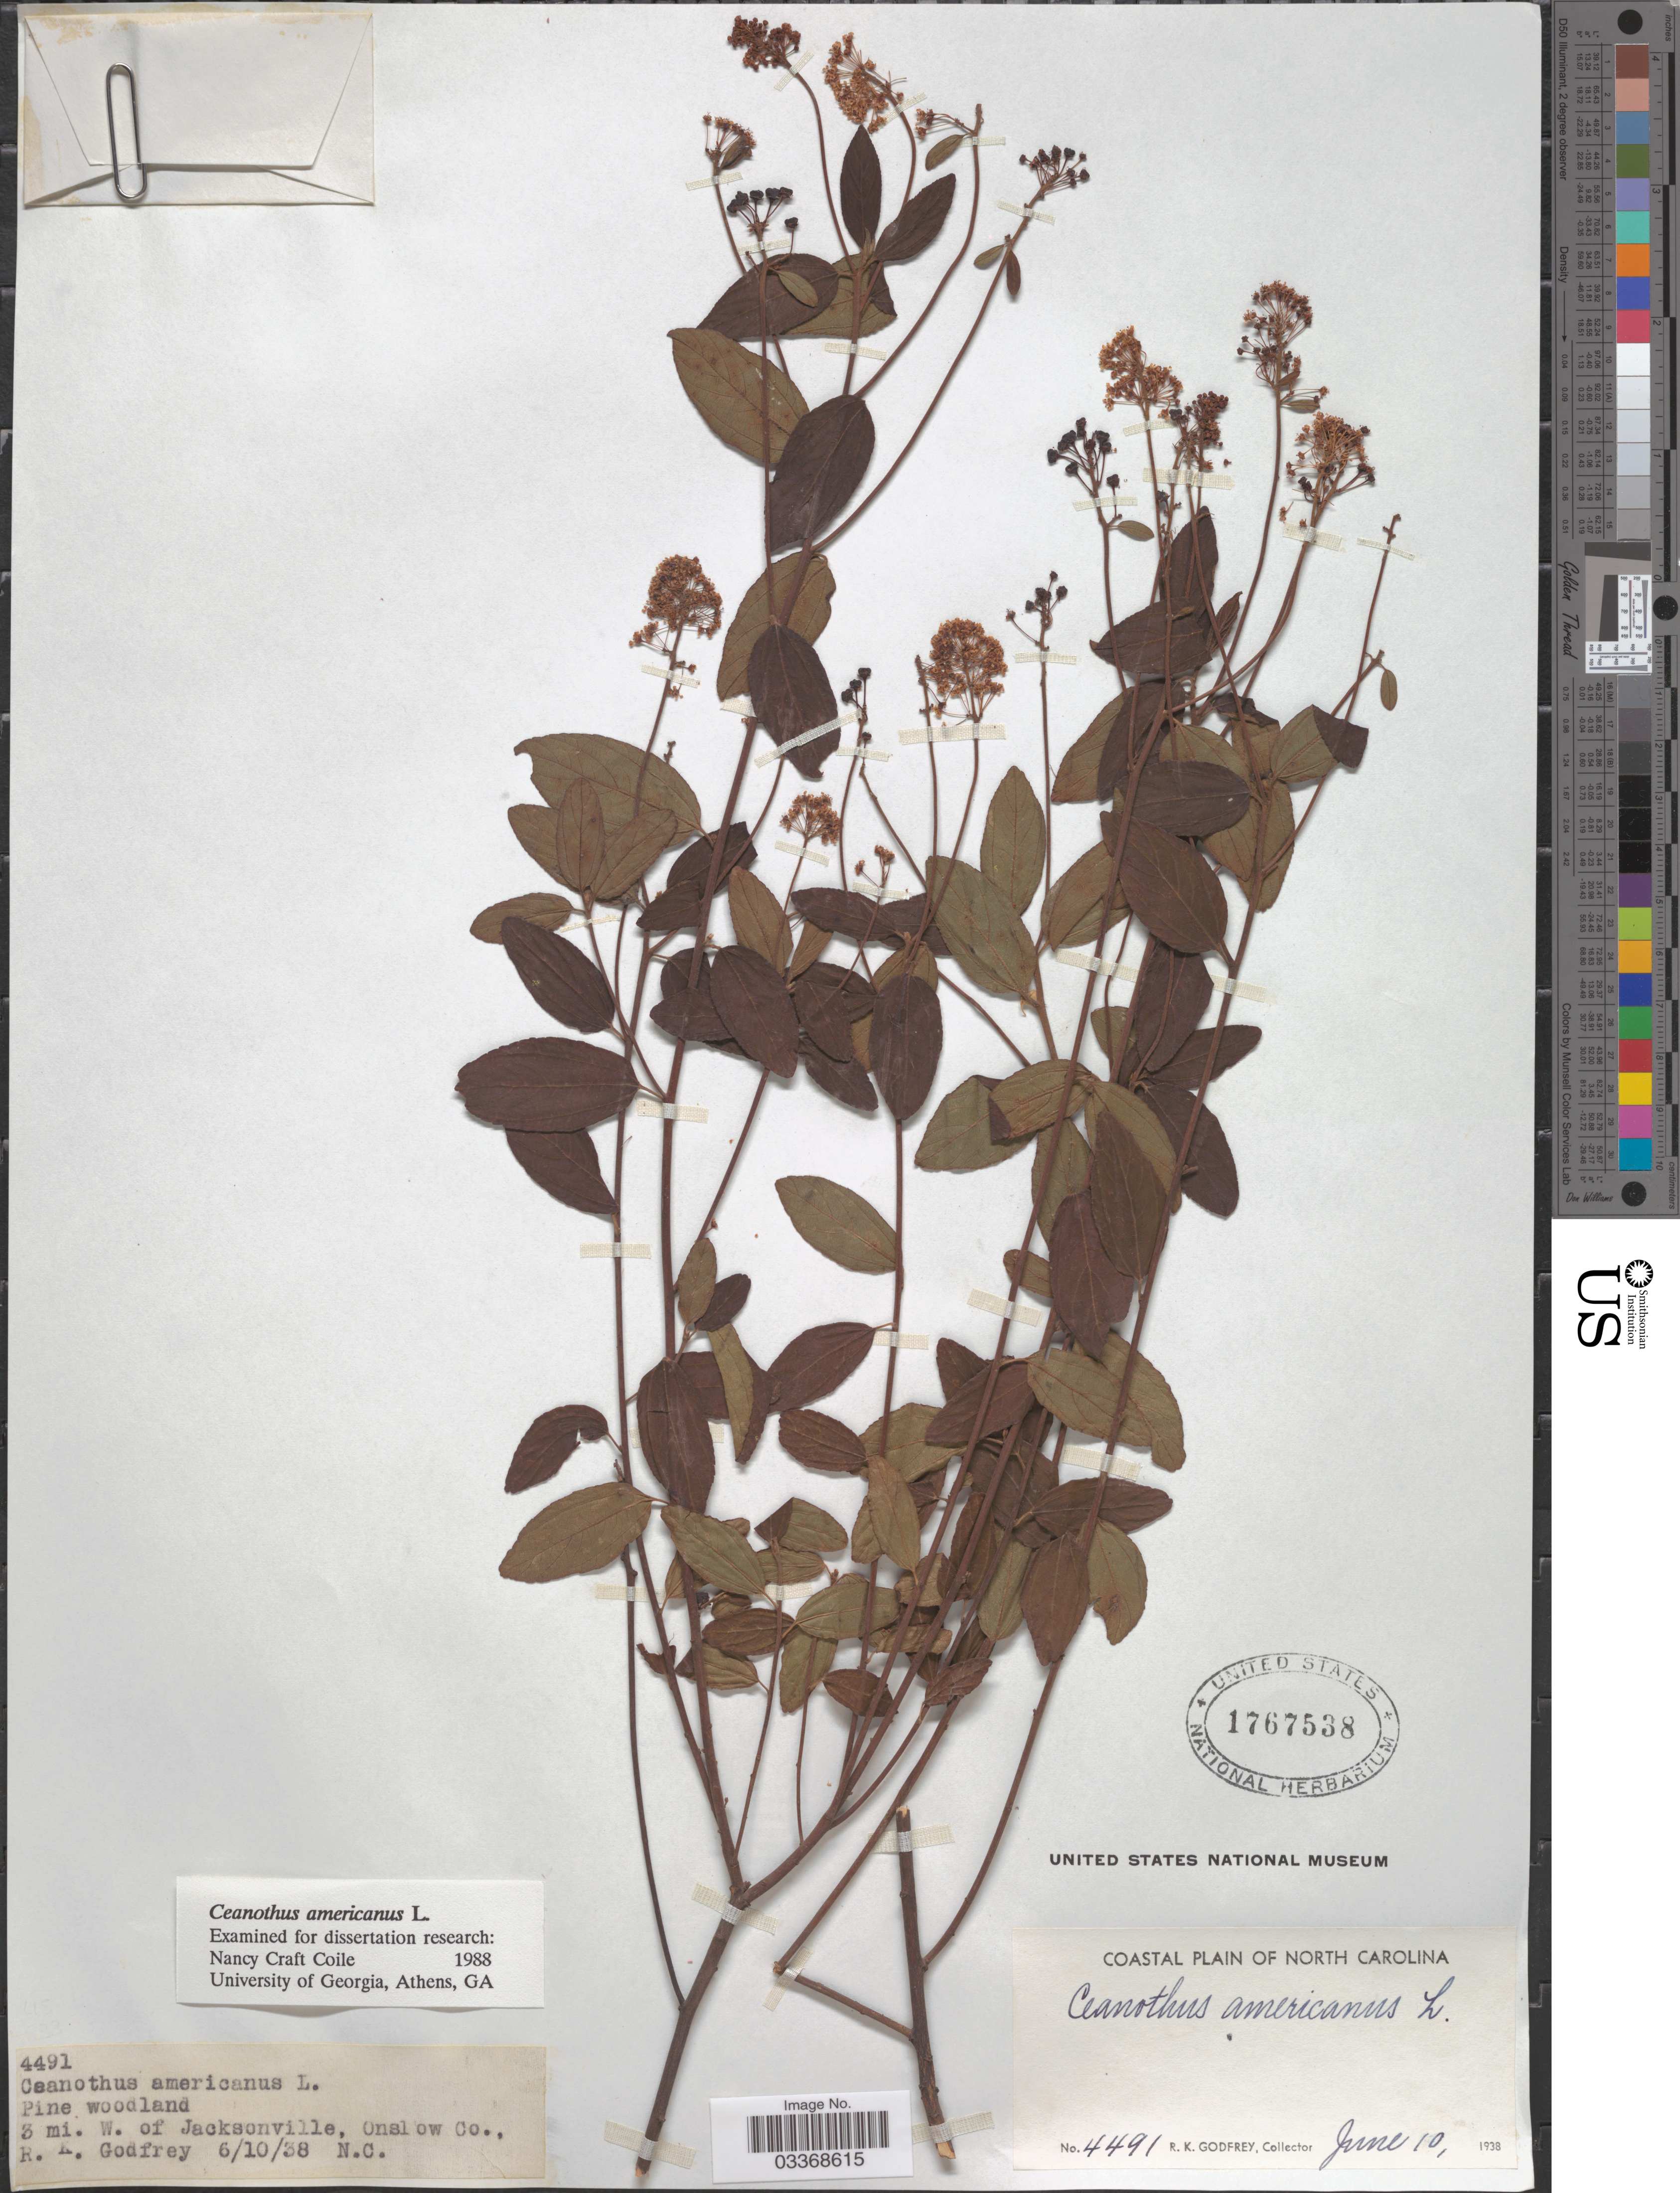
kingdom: Plantae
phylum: Tracheophyta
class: Magnoliopsida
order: Rosales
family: Rhamnaceae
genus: Ceanothus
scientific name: Ceanothus americanus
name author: L.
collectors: R. K. Godfrey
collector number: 4491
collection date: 1938-06-10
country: United States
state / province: North Carolina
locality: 3 mi. W. of Jacksonville, Onslow Co. Coastal Plain of North Carolina.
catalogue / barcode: US 1767538